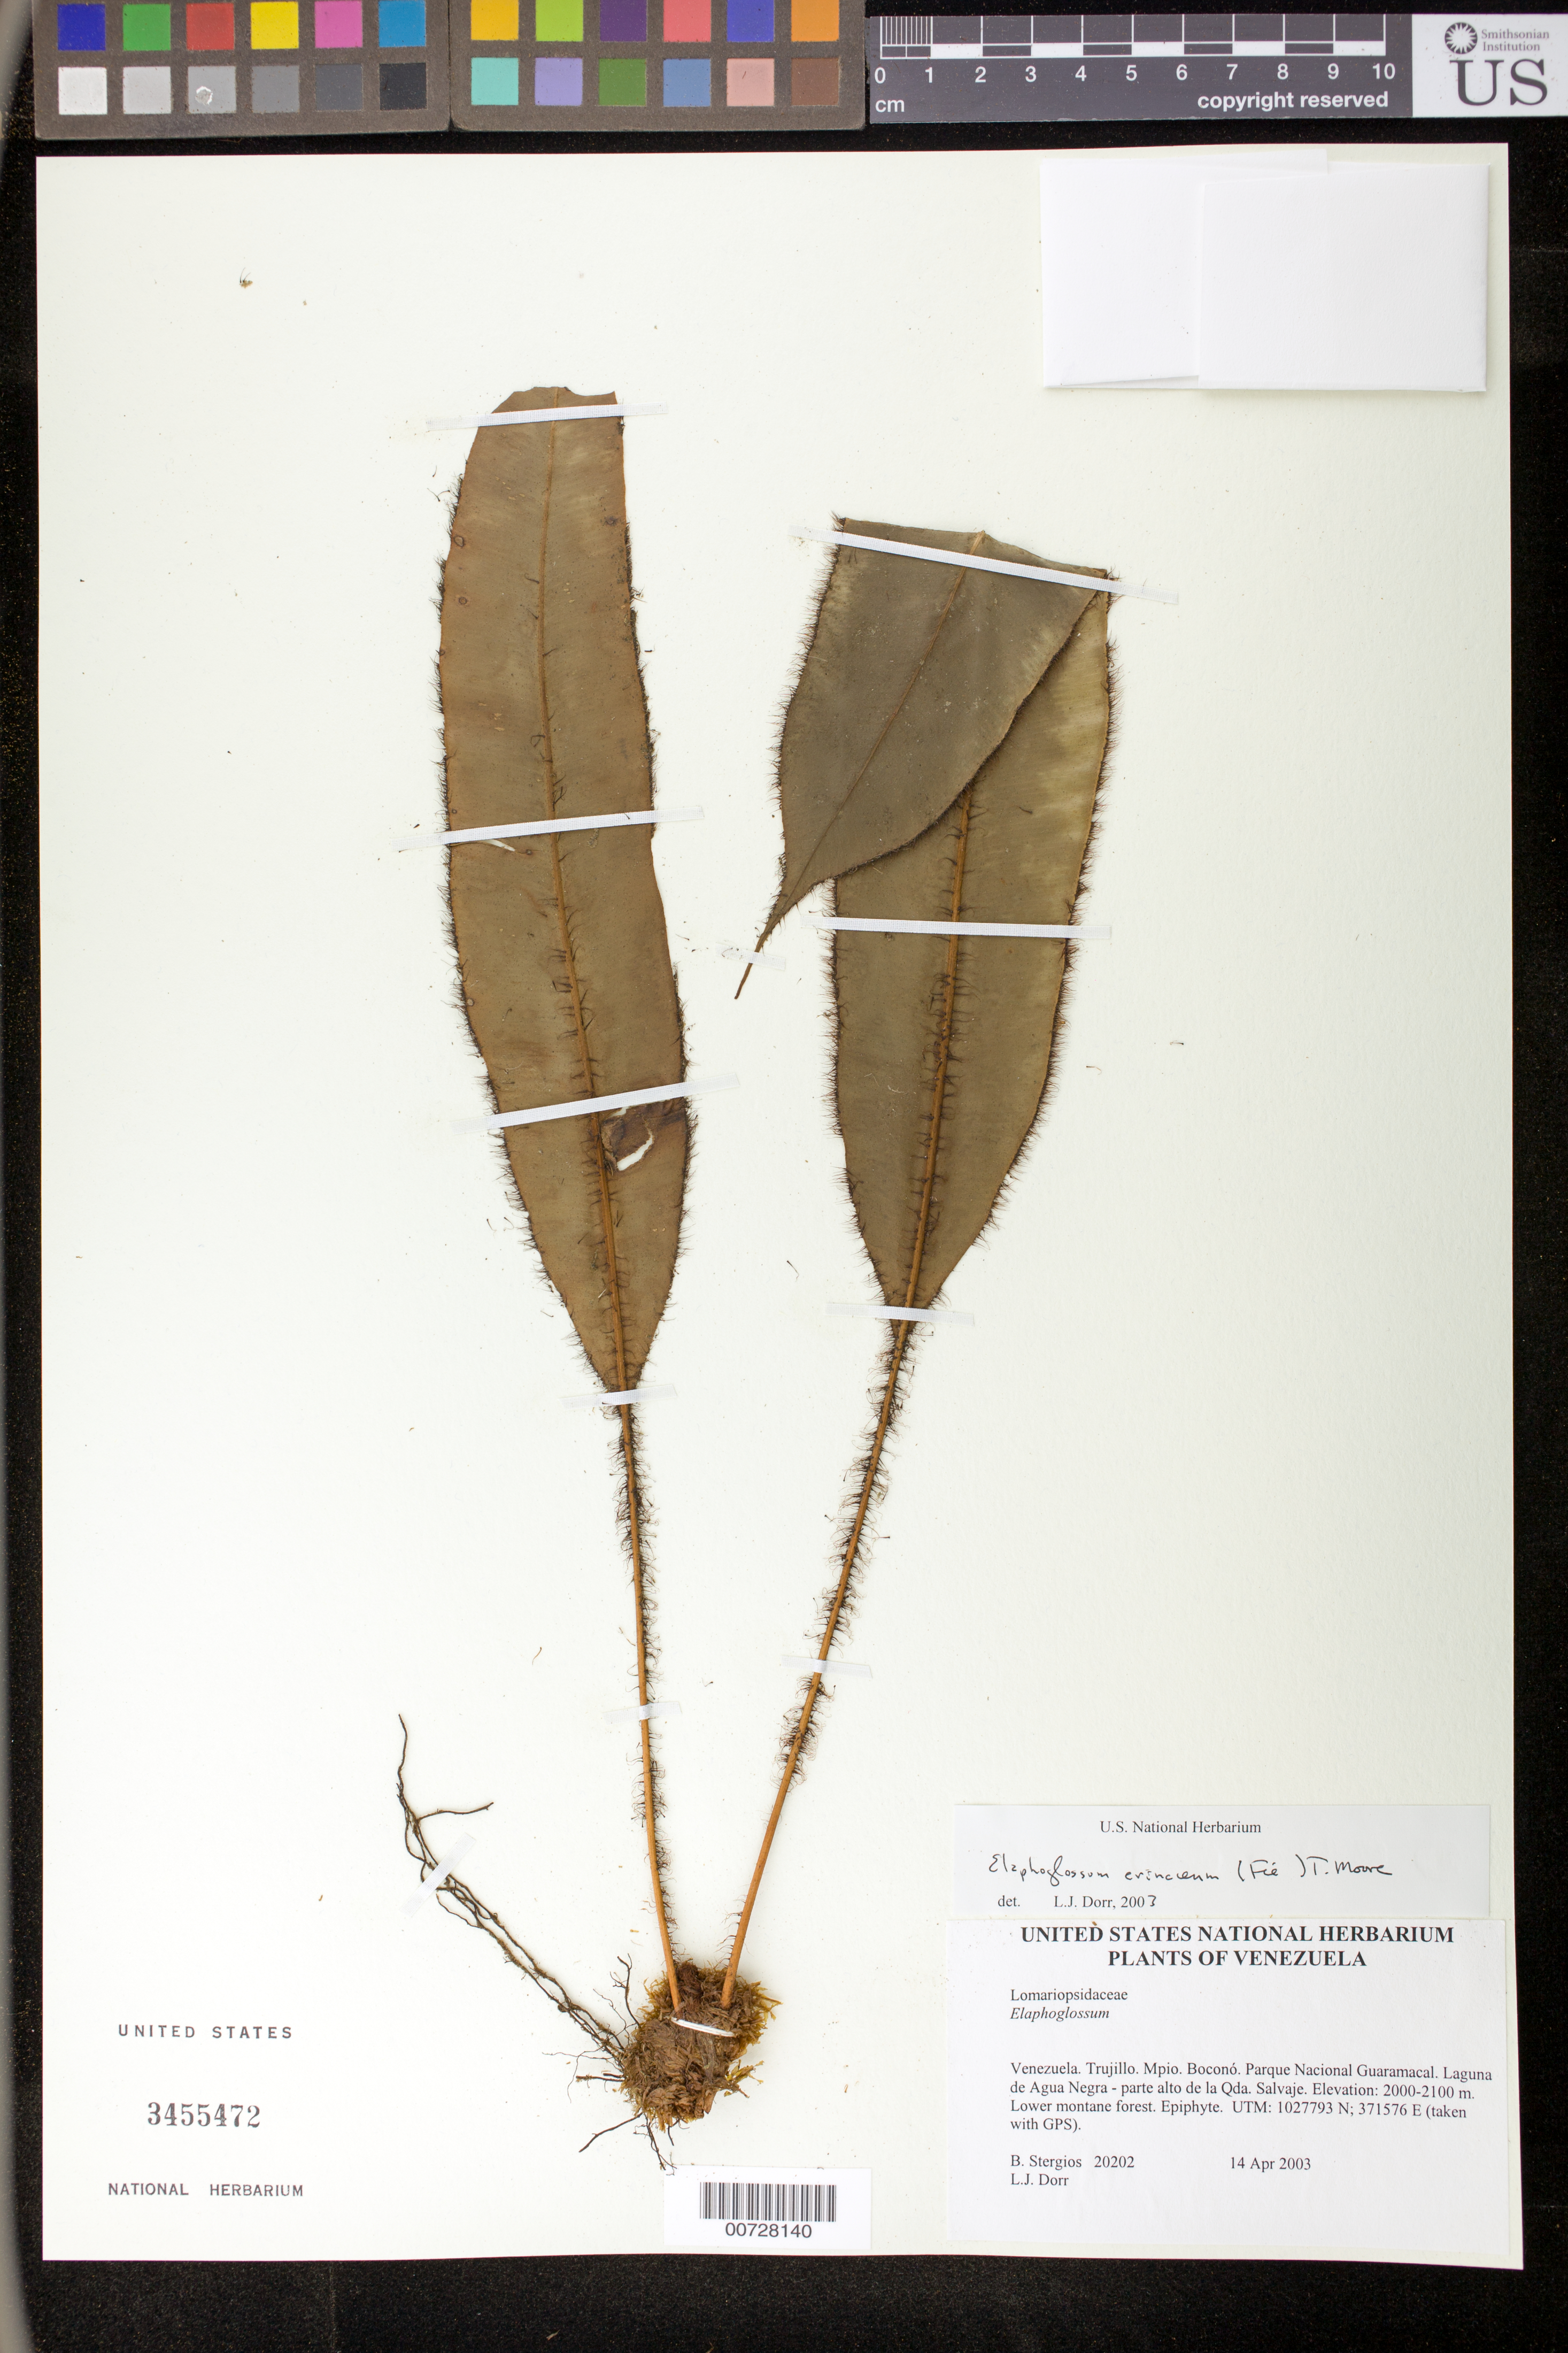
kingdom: Plantae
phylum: Tracheophyta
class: Polypodiopsida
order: Polypodiales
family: Dryopteridaceae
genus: Elaphoglossum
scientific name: Elaphoglossum erinaceum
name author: (Fée) T. Moore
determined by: Dorr, L. J., (BOT), Smithsonian Institution - National Museum of Natural History (UNITED STATES)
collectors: B. G. Stergios & L. J. Dorr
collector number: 20202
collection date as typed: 14 Apr 2003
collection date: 2003-04-14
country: Venezuela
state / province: Trujillo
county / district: Boconó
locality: Parque Nacional Guaramacal. Laguna de Agua Negra - parte alto de la Qda. Salvaje.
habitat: Lower montane forest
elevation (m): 2000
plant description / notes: PORT, UC, US, VEN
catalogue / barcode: US 3455472